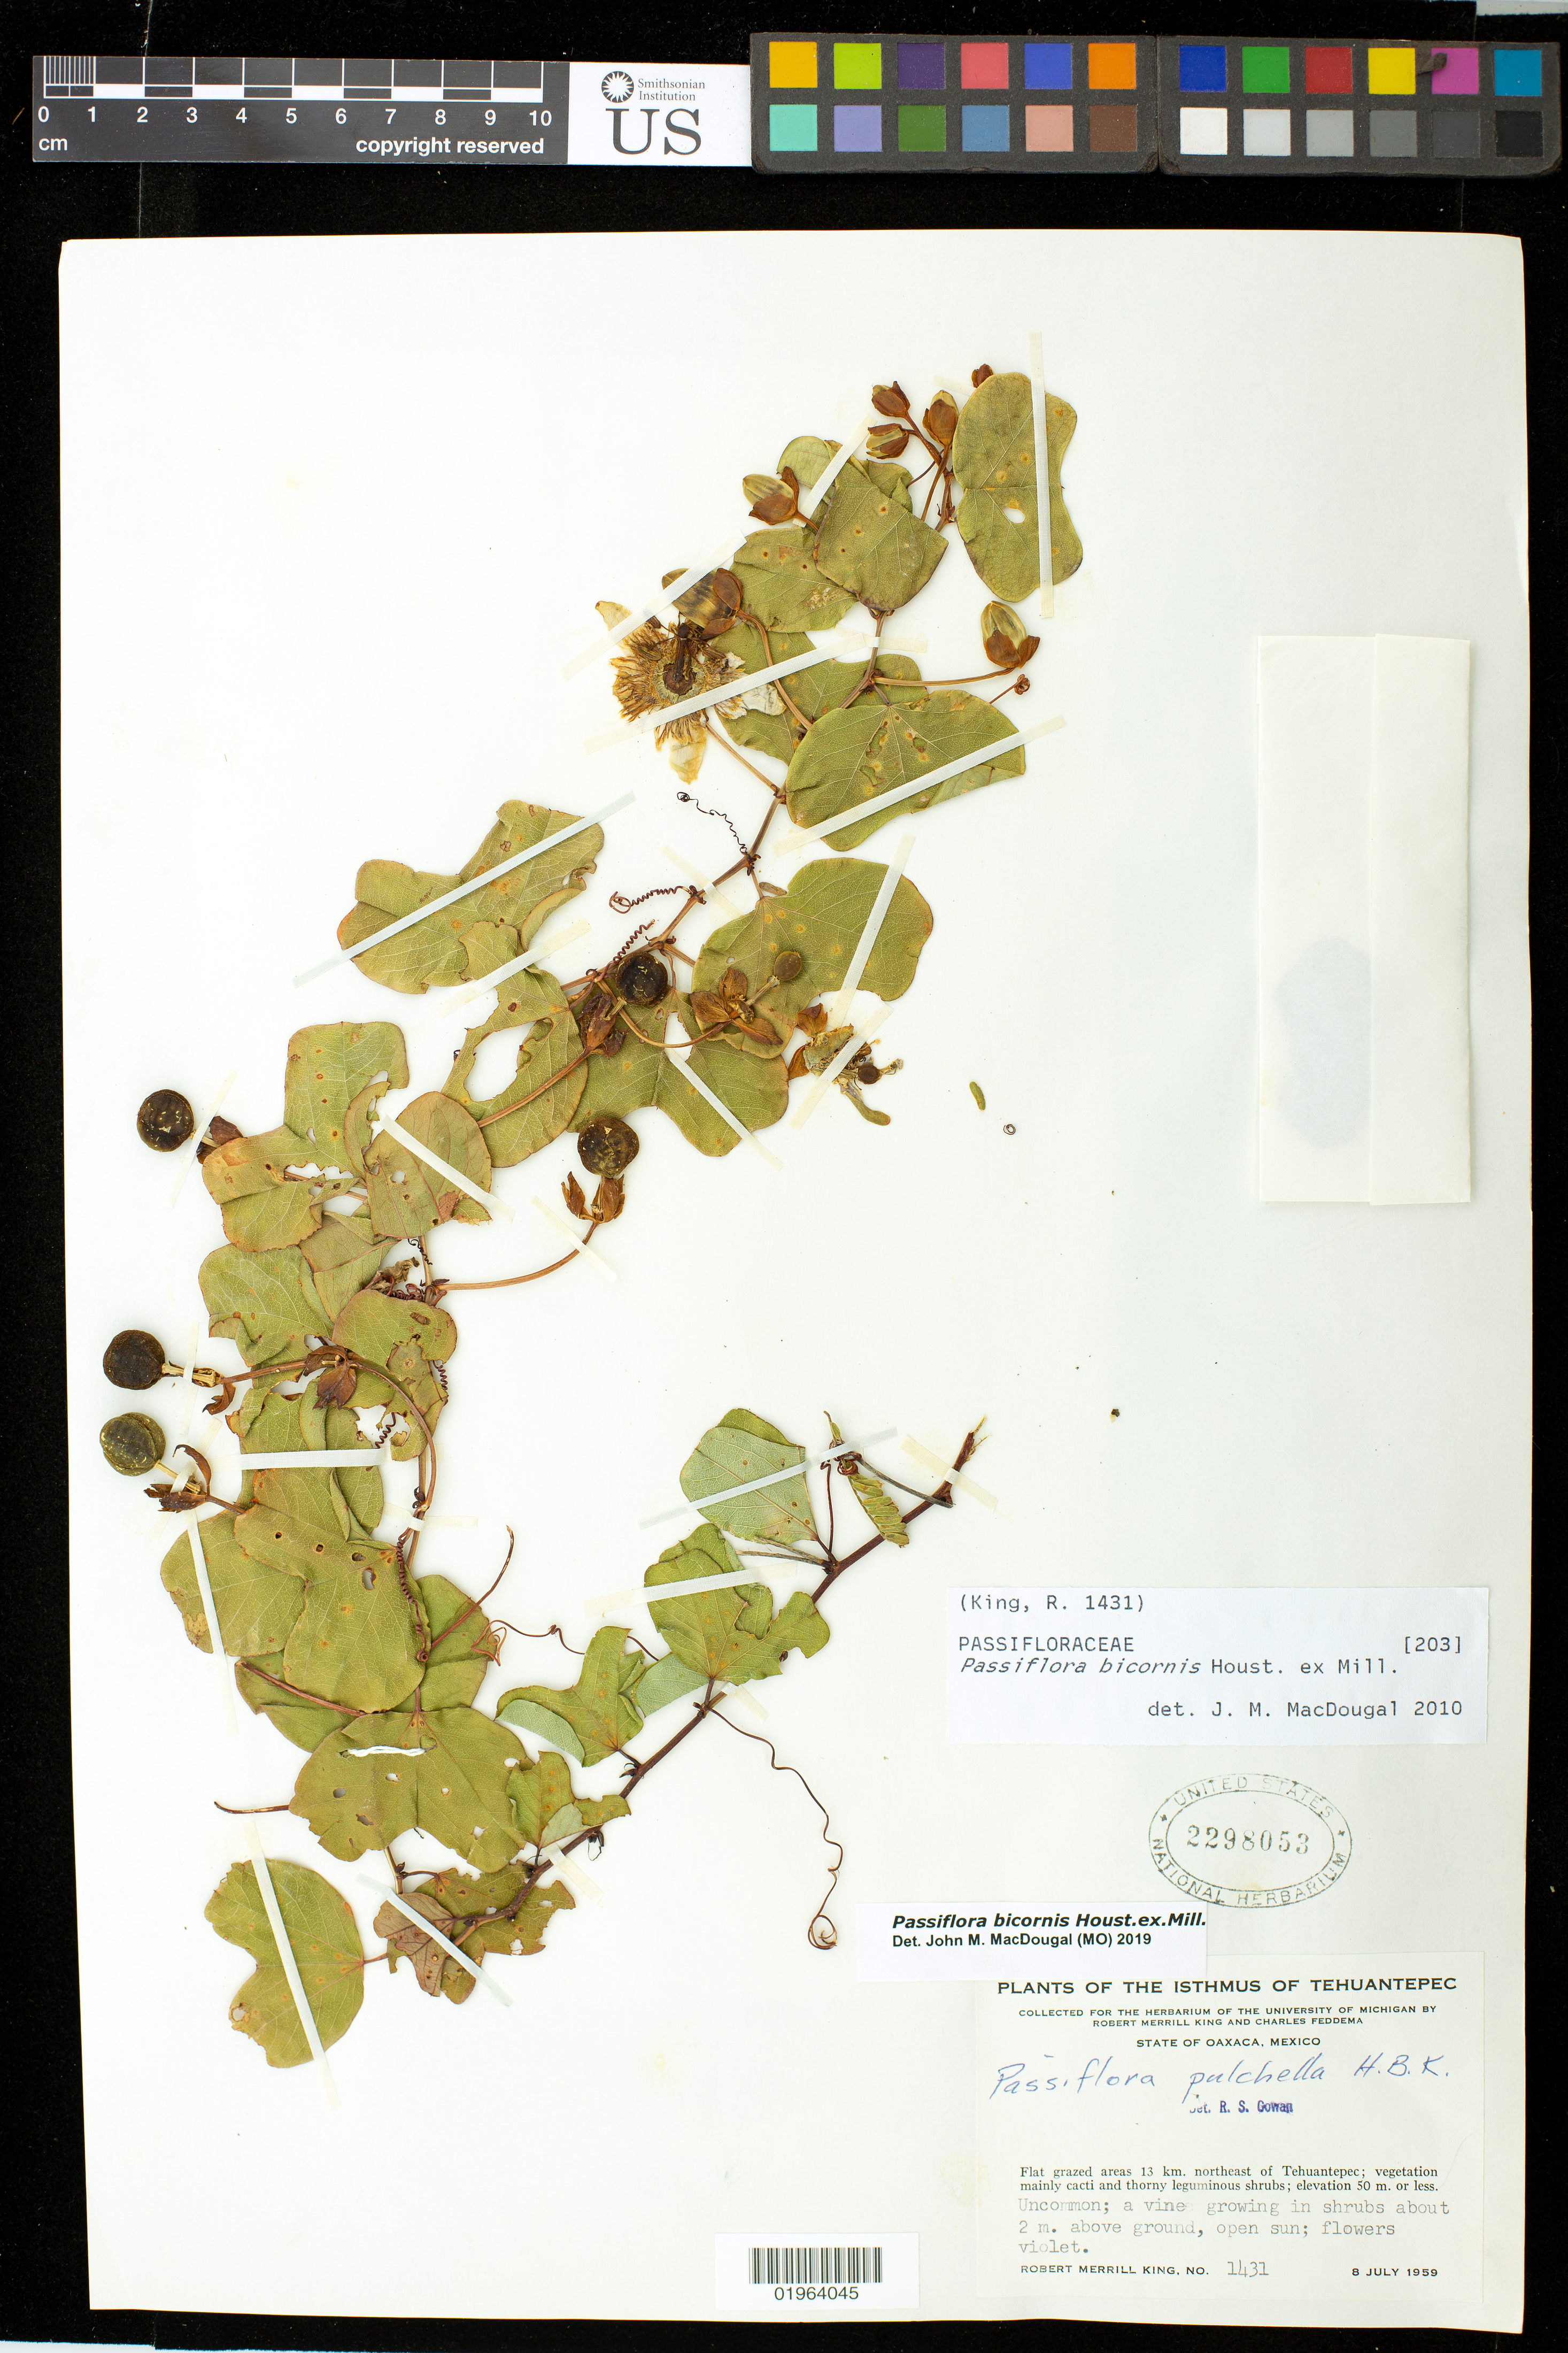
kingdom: Plantae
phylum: Tracheophyta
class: Magnoliopsida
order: Malpighiales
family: Passifloraceae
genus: Passiflora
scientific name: Passiflora bicornis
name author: Houst. ex Mill.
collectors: R. M. King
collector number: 1431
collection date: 1959-07-08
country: Mexico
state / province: Oaxaca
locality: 13 km. northeast of Tehuantepec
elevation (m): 50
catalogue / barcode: US 2298053